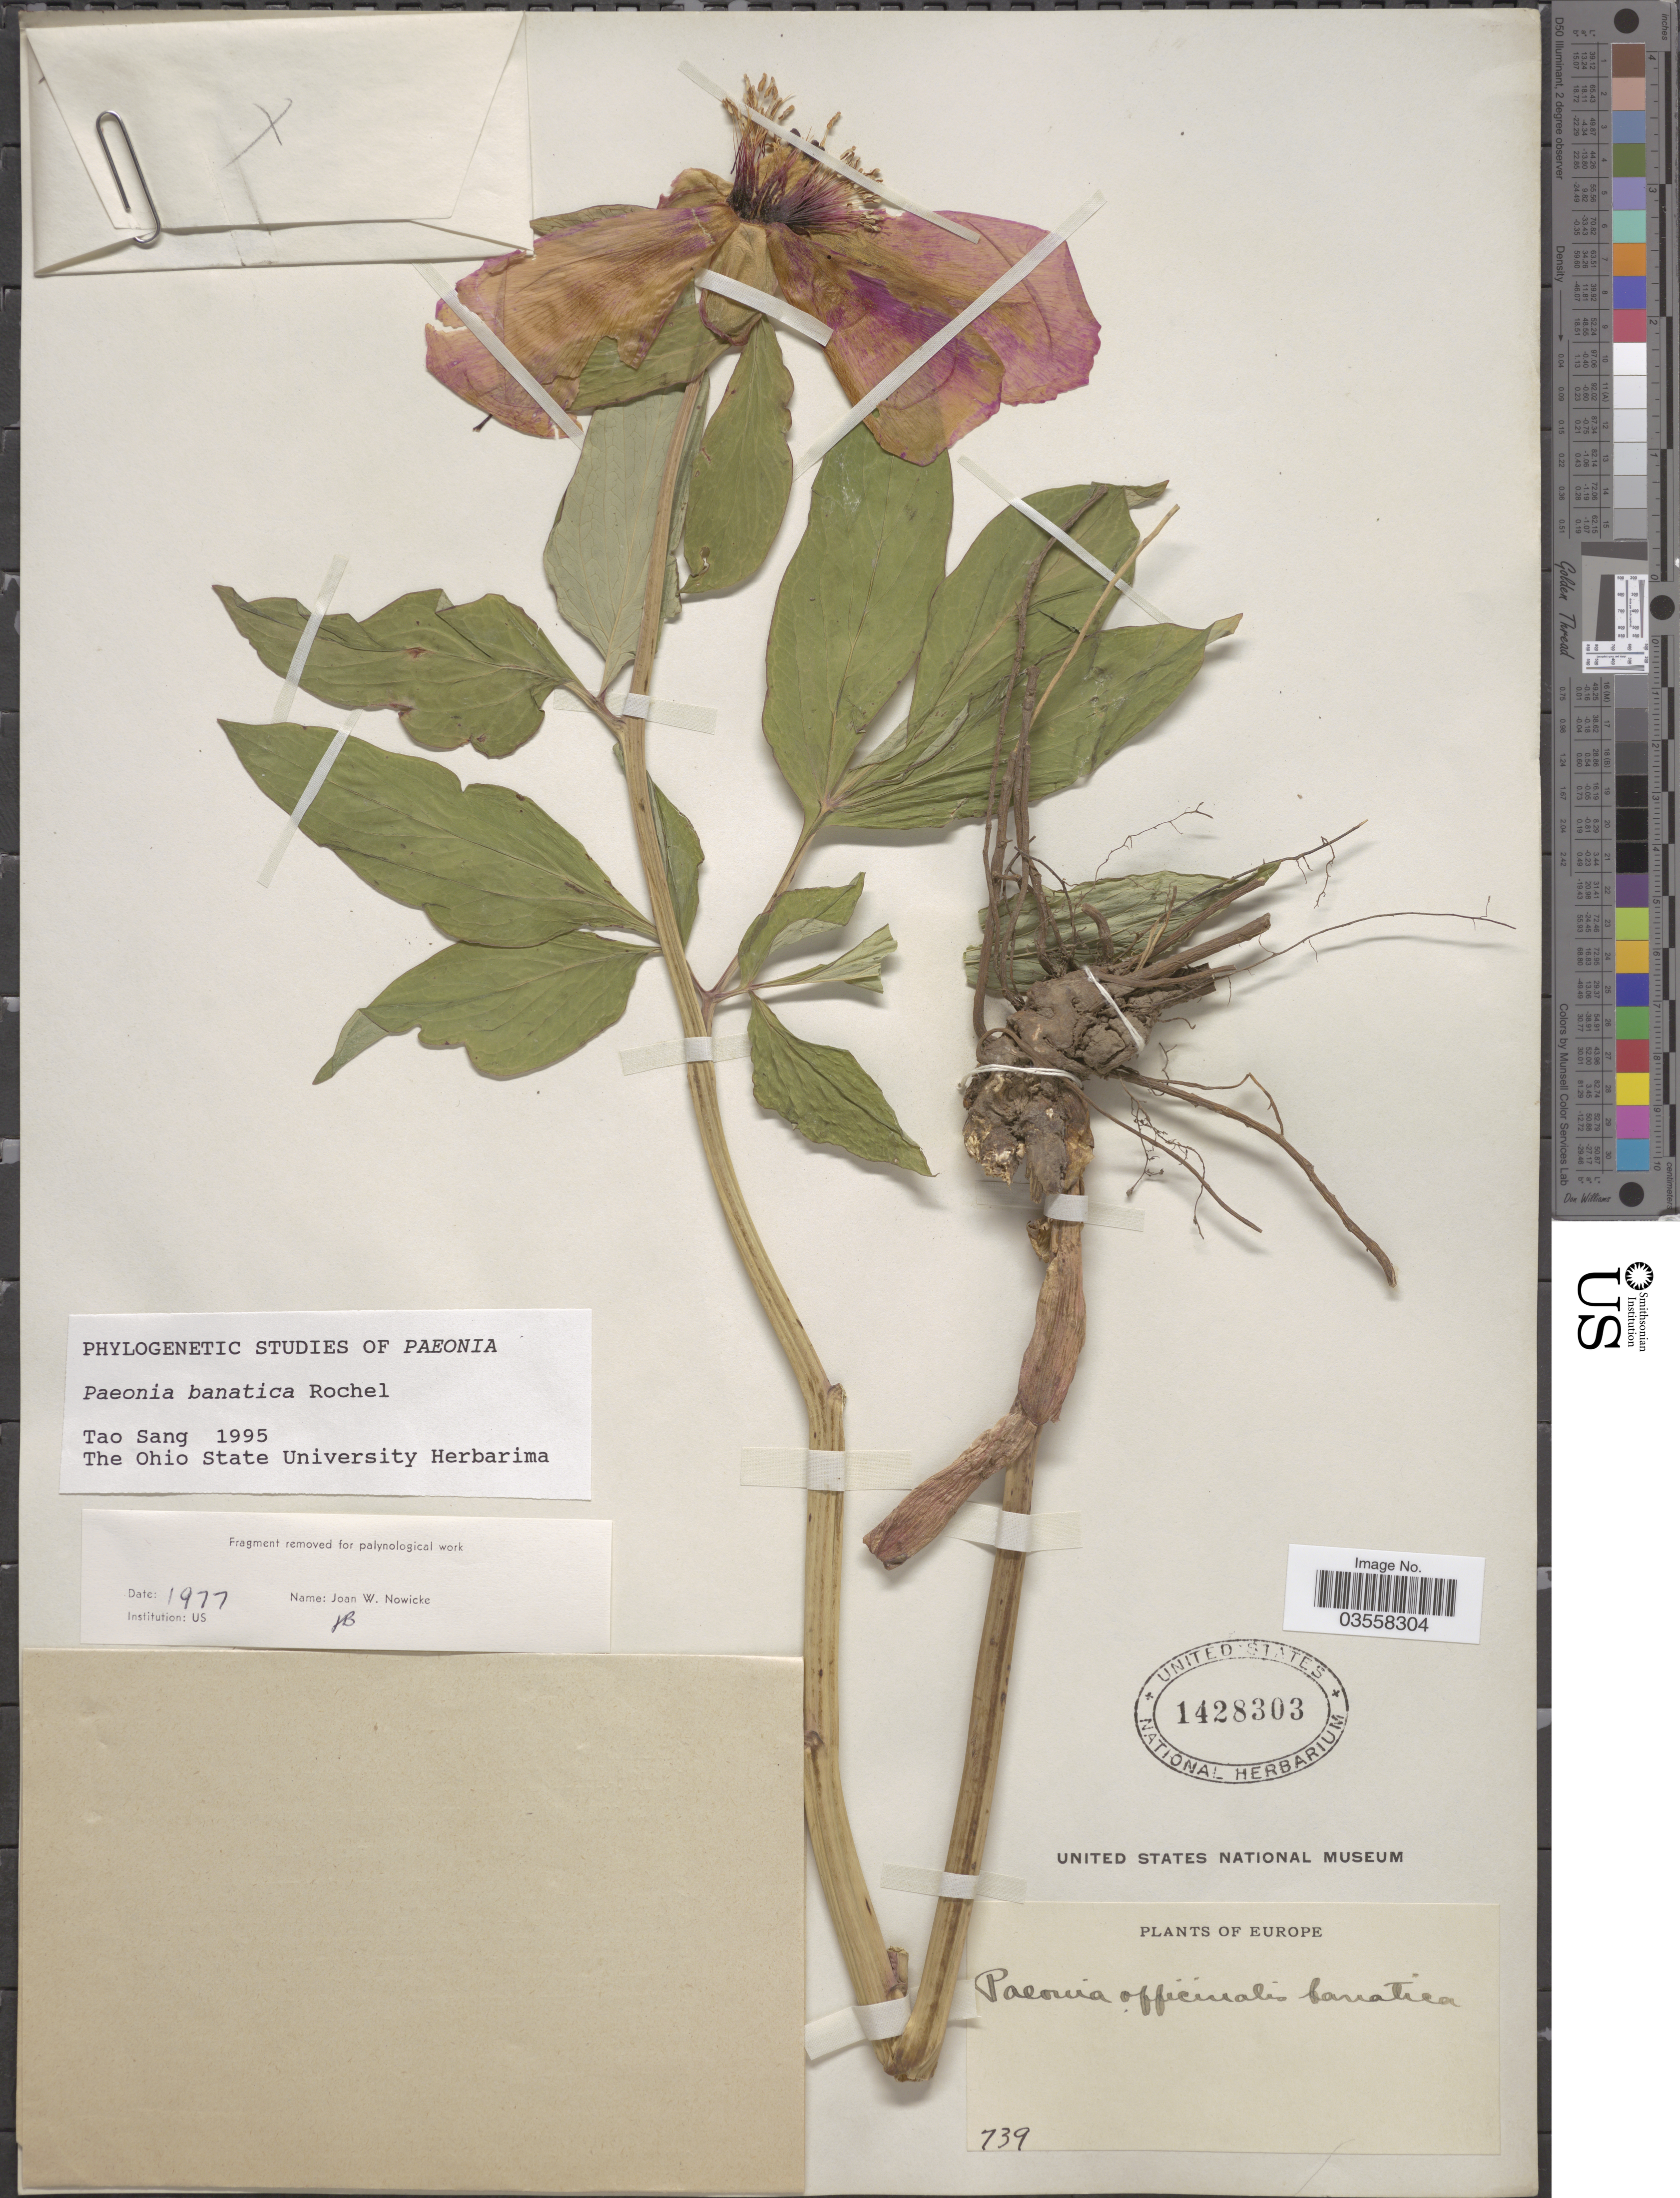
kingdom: Plantae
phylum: Tracheophyta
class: Magnoliopsida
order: Saxifragales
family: Paeoniaceae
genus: Paeonia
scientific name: Paeonia officinalis subsp. banatica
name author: (Rochel) Soó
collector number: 739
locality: Europe.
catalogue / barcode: US 1428303